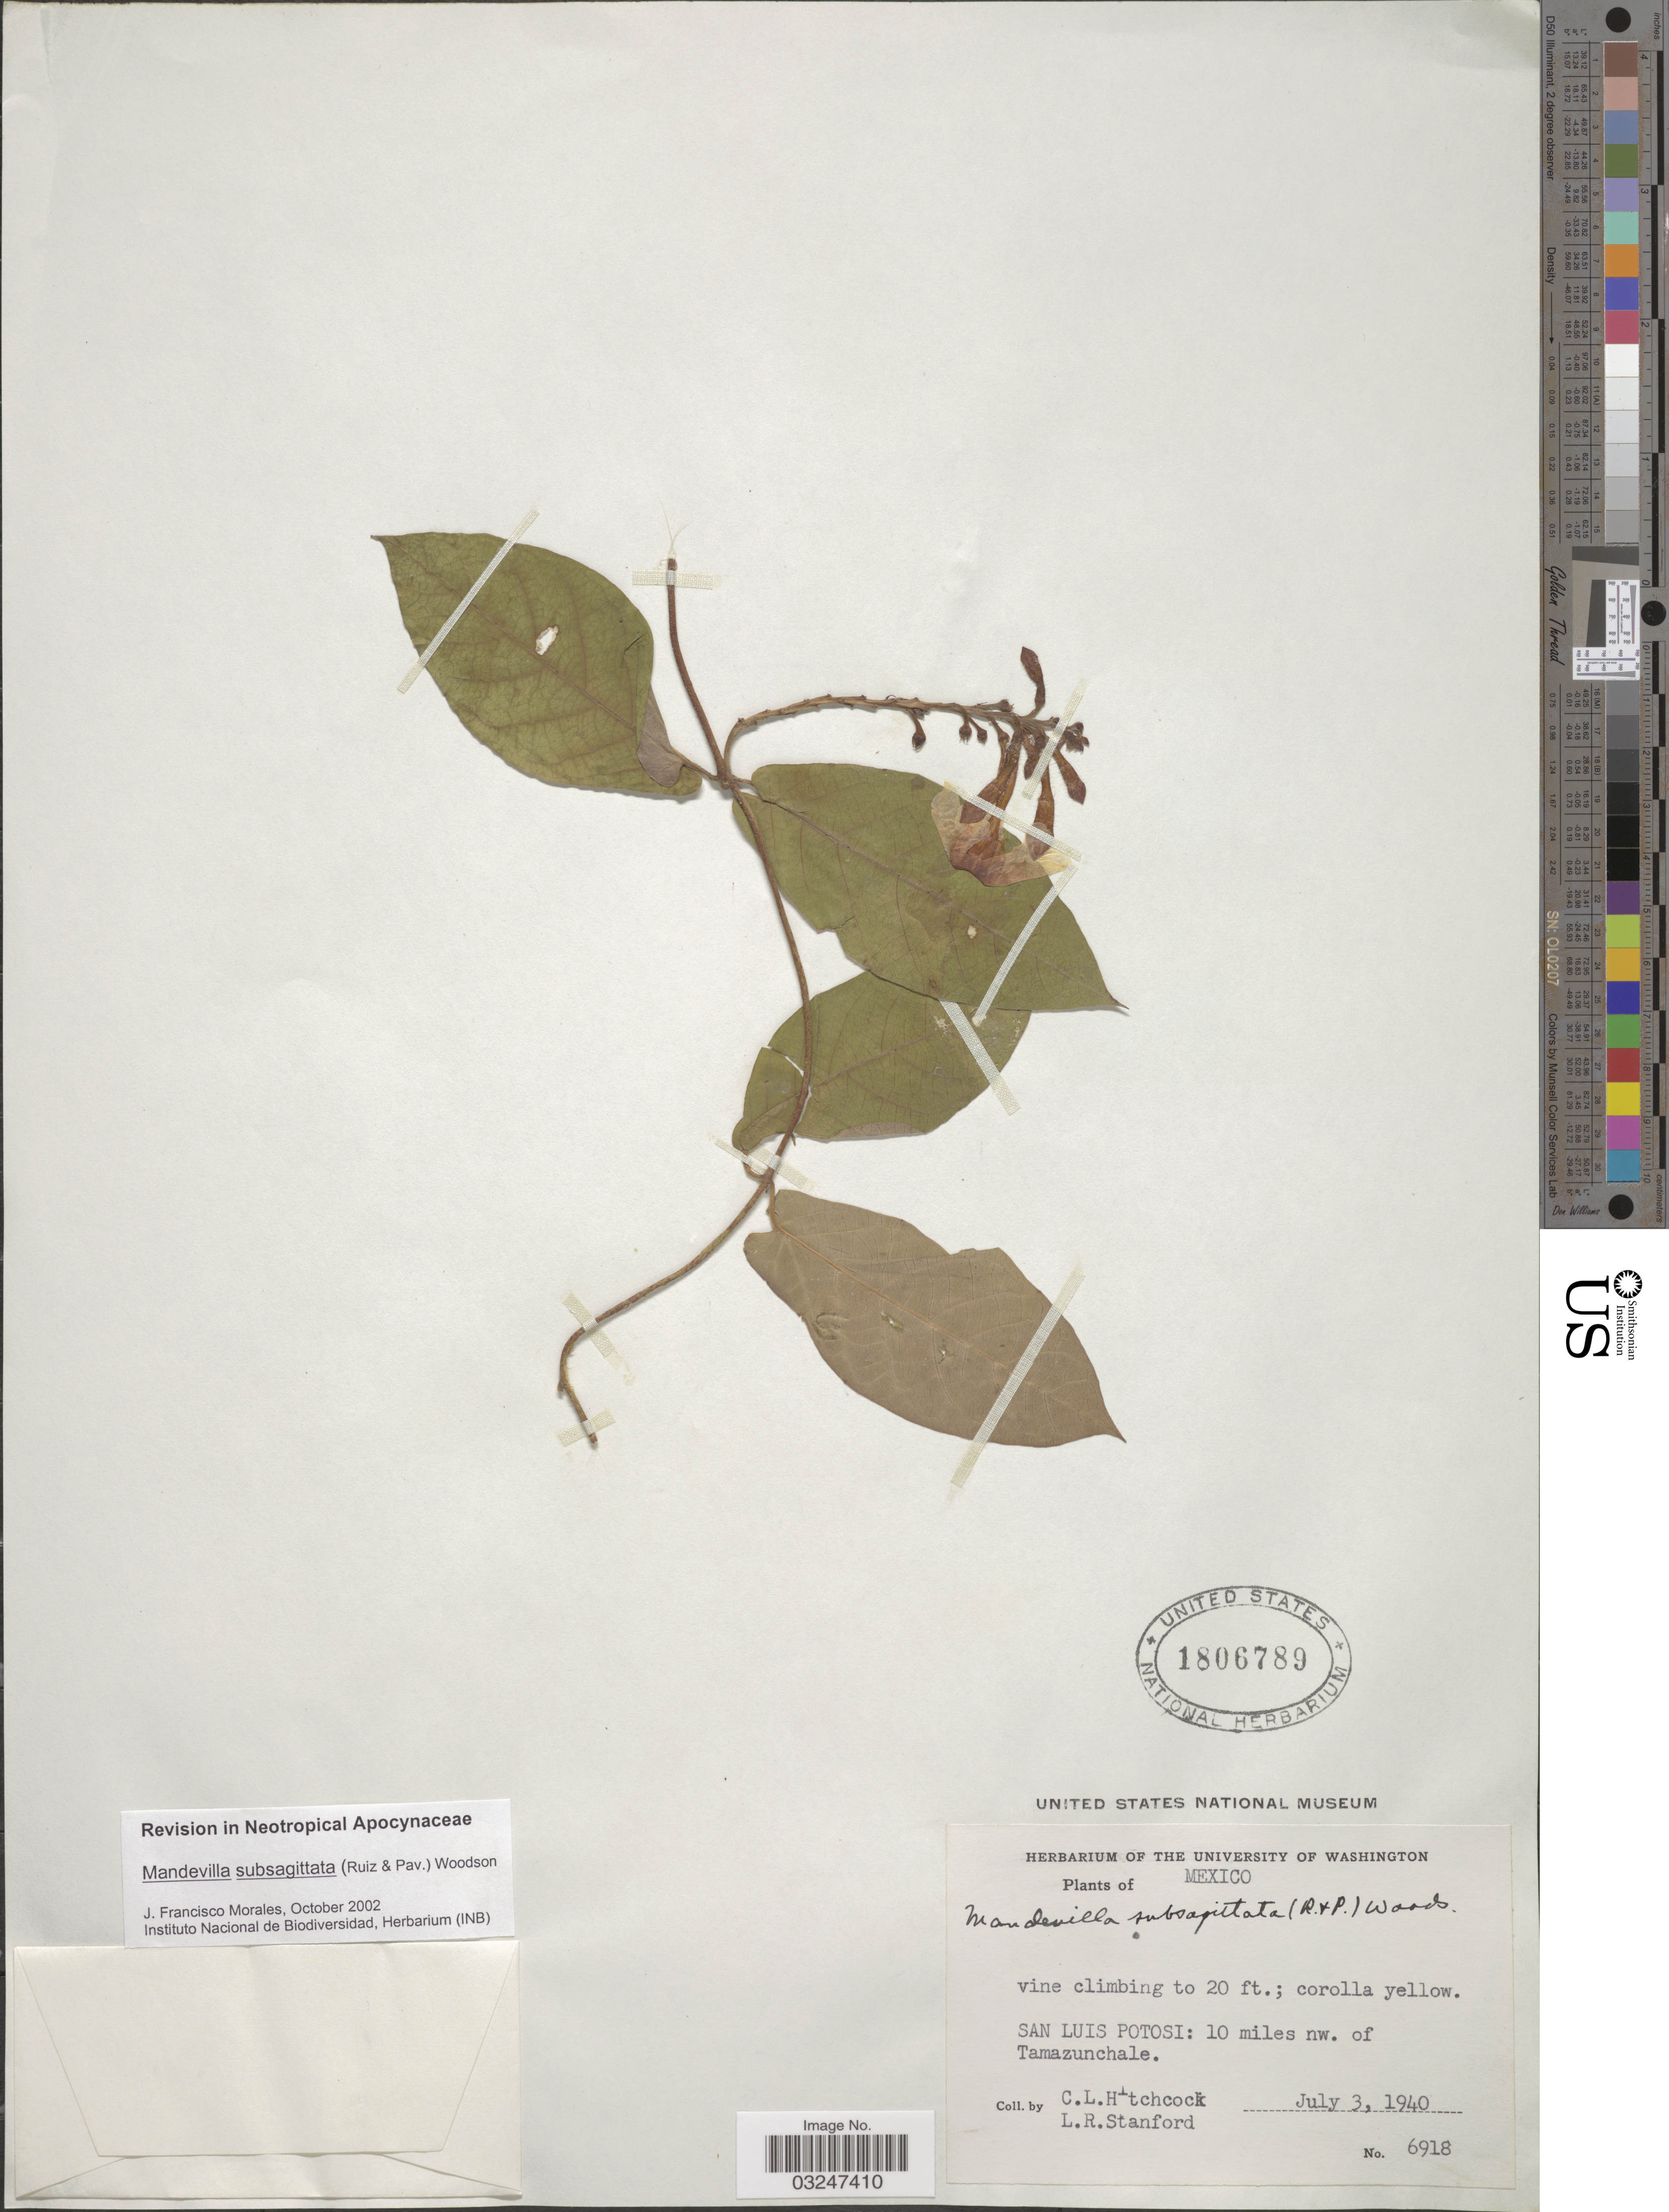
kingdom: Plantae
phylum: Tracheophyta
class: Magnoliopsida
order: Gentianales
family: Apocynaceae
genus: Mandevilla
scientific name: Mandevilla subsagittata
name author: (Ruiz & Pav.) Woodson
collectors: C. L. Hitchcock & L. R. Stanford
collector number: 6918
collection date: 1940-07-03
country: Mexico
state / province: San Luis Potosí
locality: San Luis Potosi: 10 miles nw. of Tamazunchale.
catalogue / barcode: US 1806789